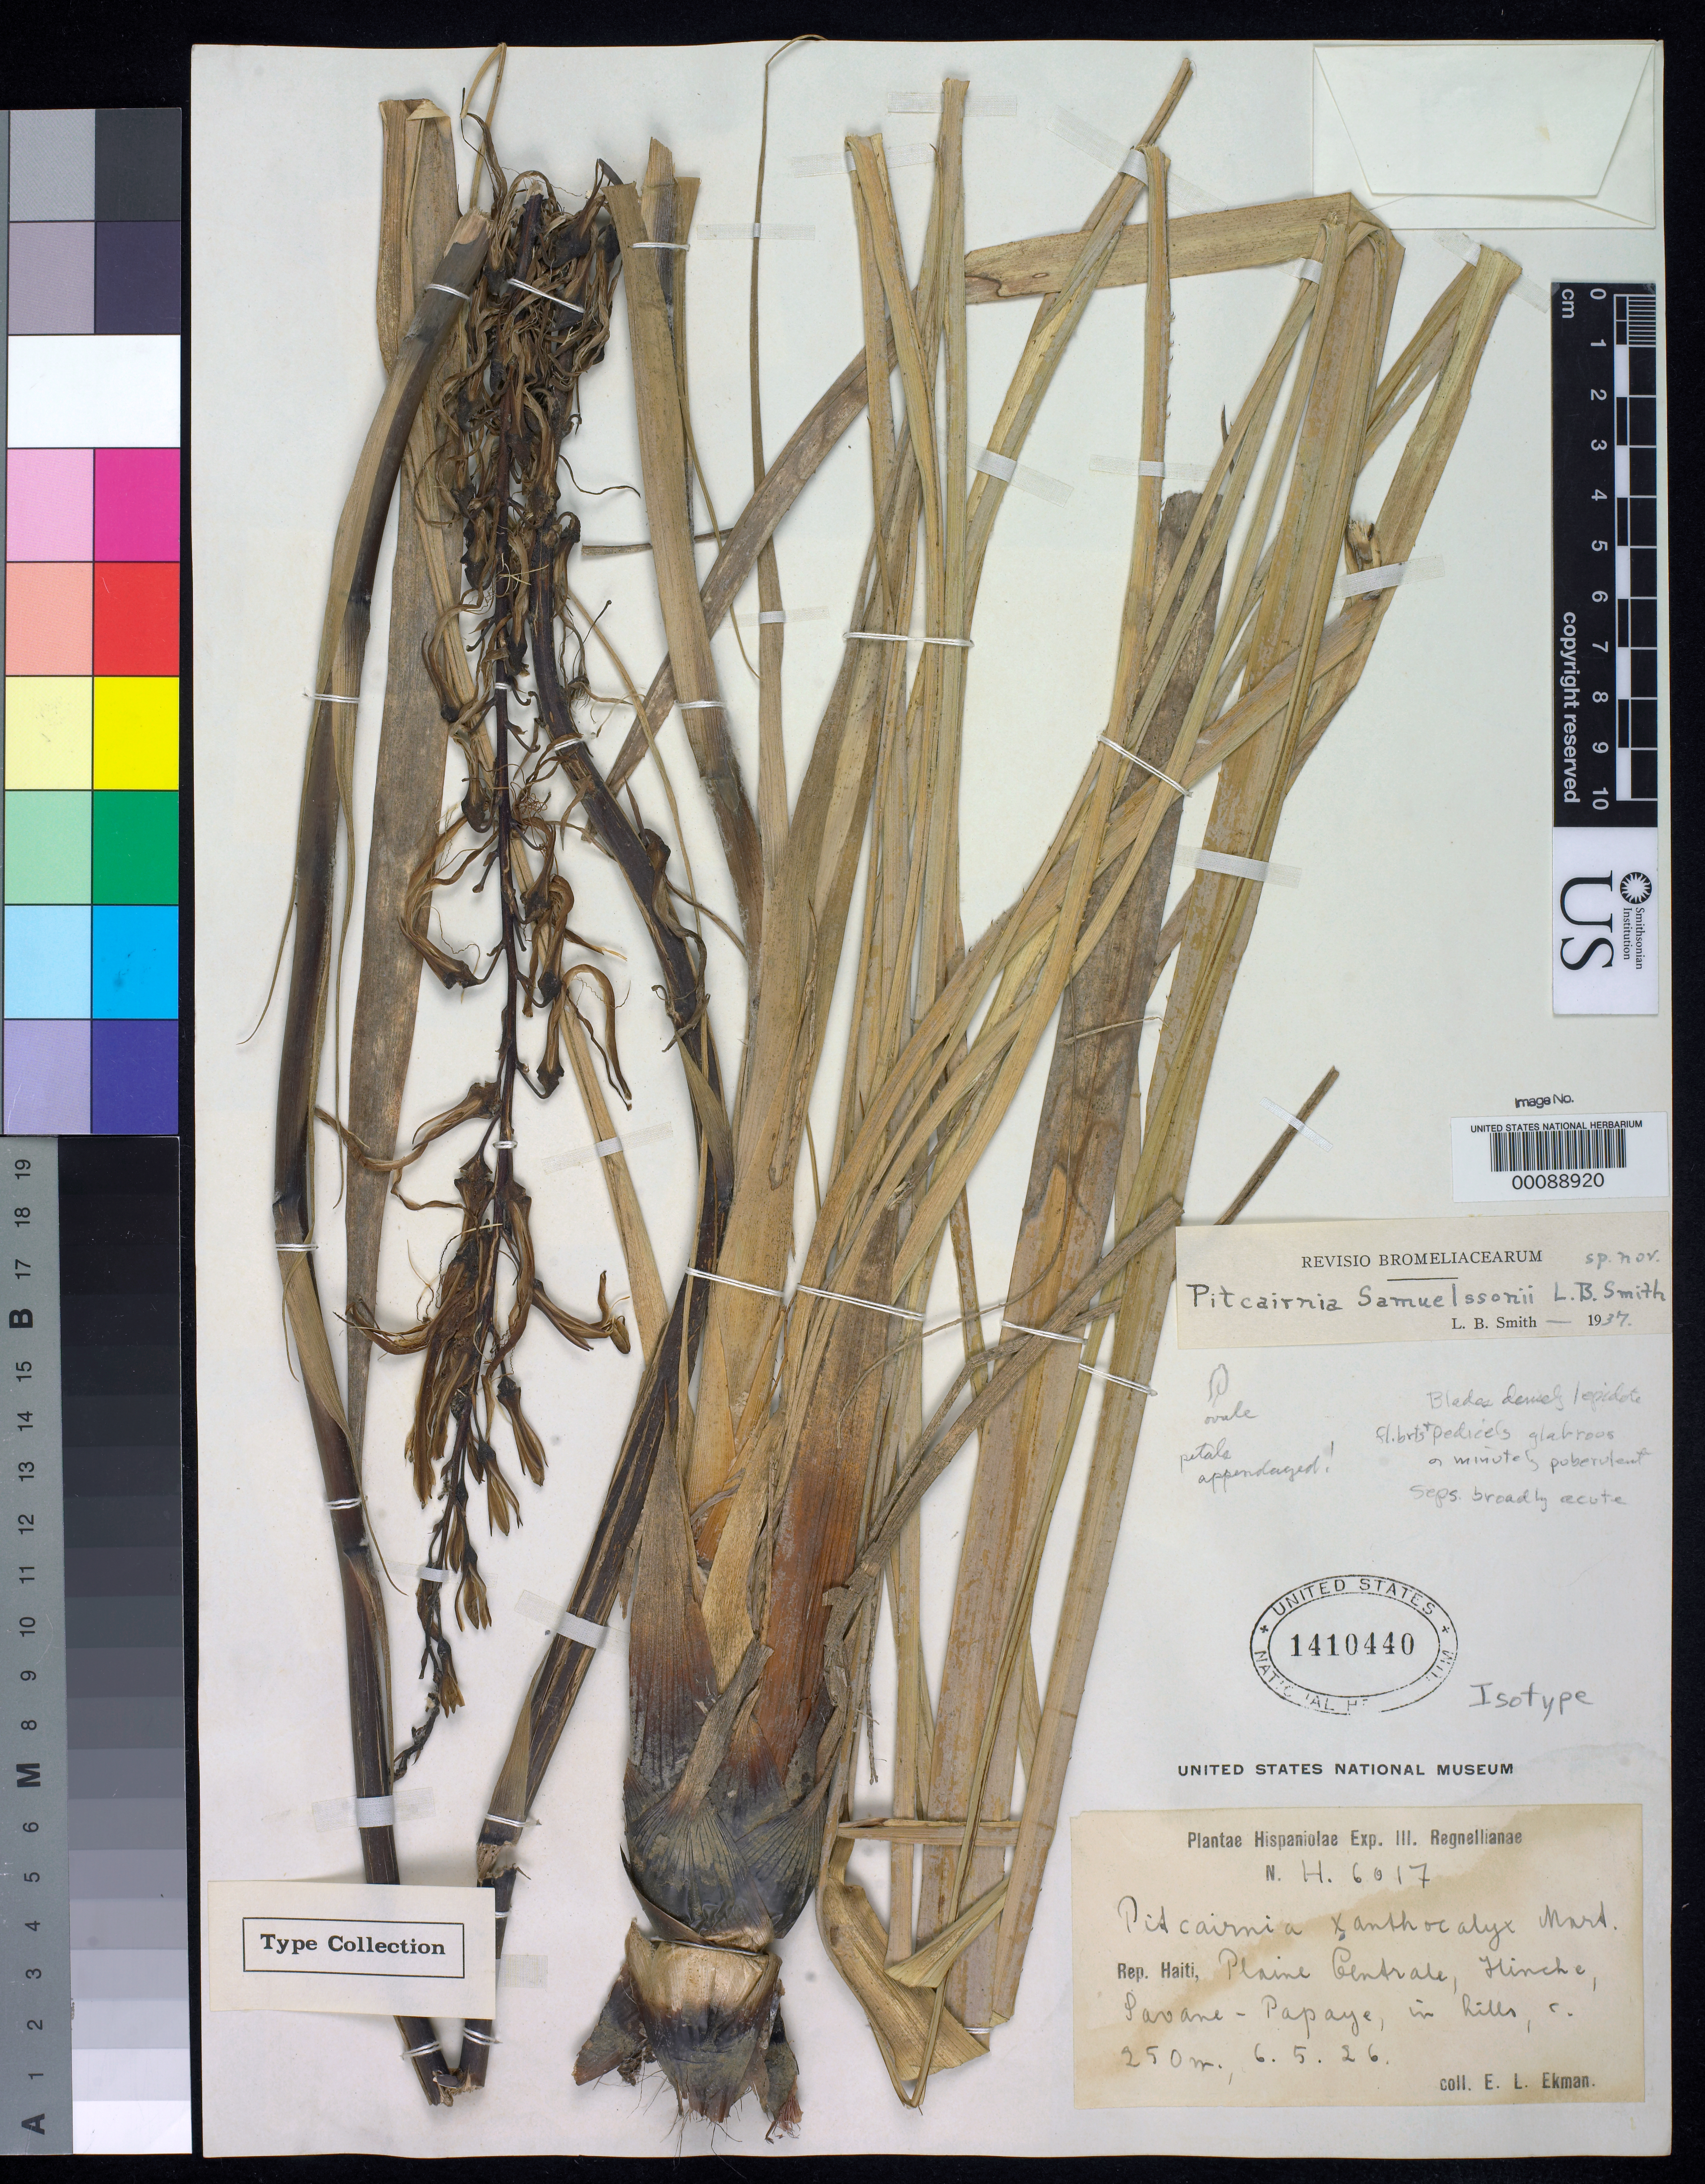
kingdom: Plantae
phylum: Tracheophyta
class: Liliopsida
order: Poales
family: Bromeliaceae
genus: Pitcairnia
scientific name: Pitcairnia samuelssonii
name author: L.B. Sm.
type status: Isotype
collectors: E. L. Ekman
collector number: H 6017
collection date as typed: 06 May 1926 or 05 Jun 1926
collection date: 1926-05-06 or 1926-06-05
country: Haiti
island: Hispaniola Island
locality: Savane Papaye.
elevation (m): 250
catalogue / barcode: US 1410440